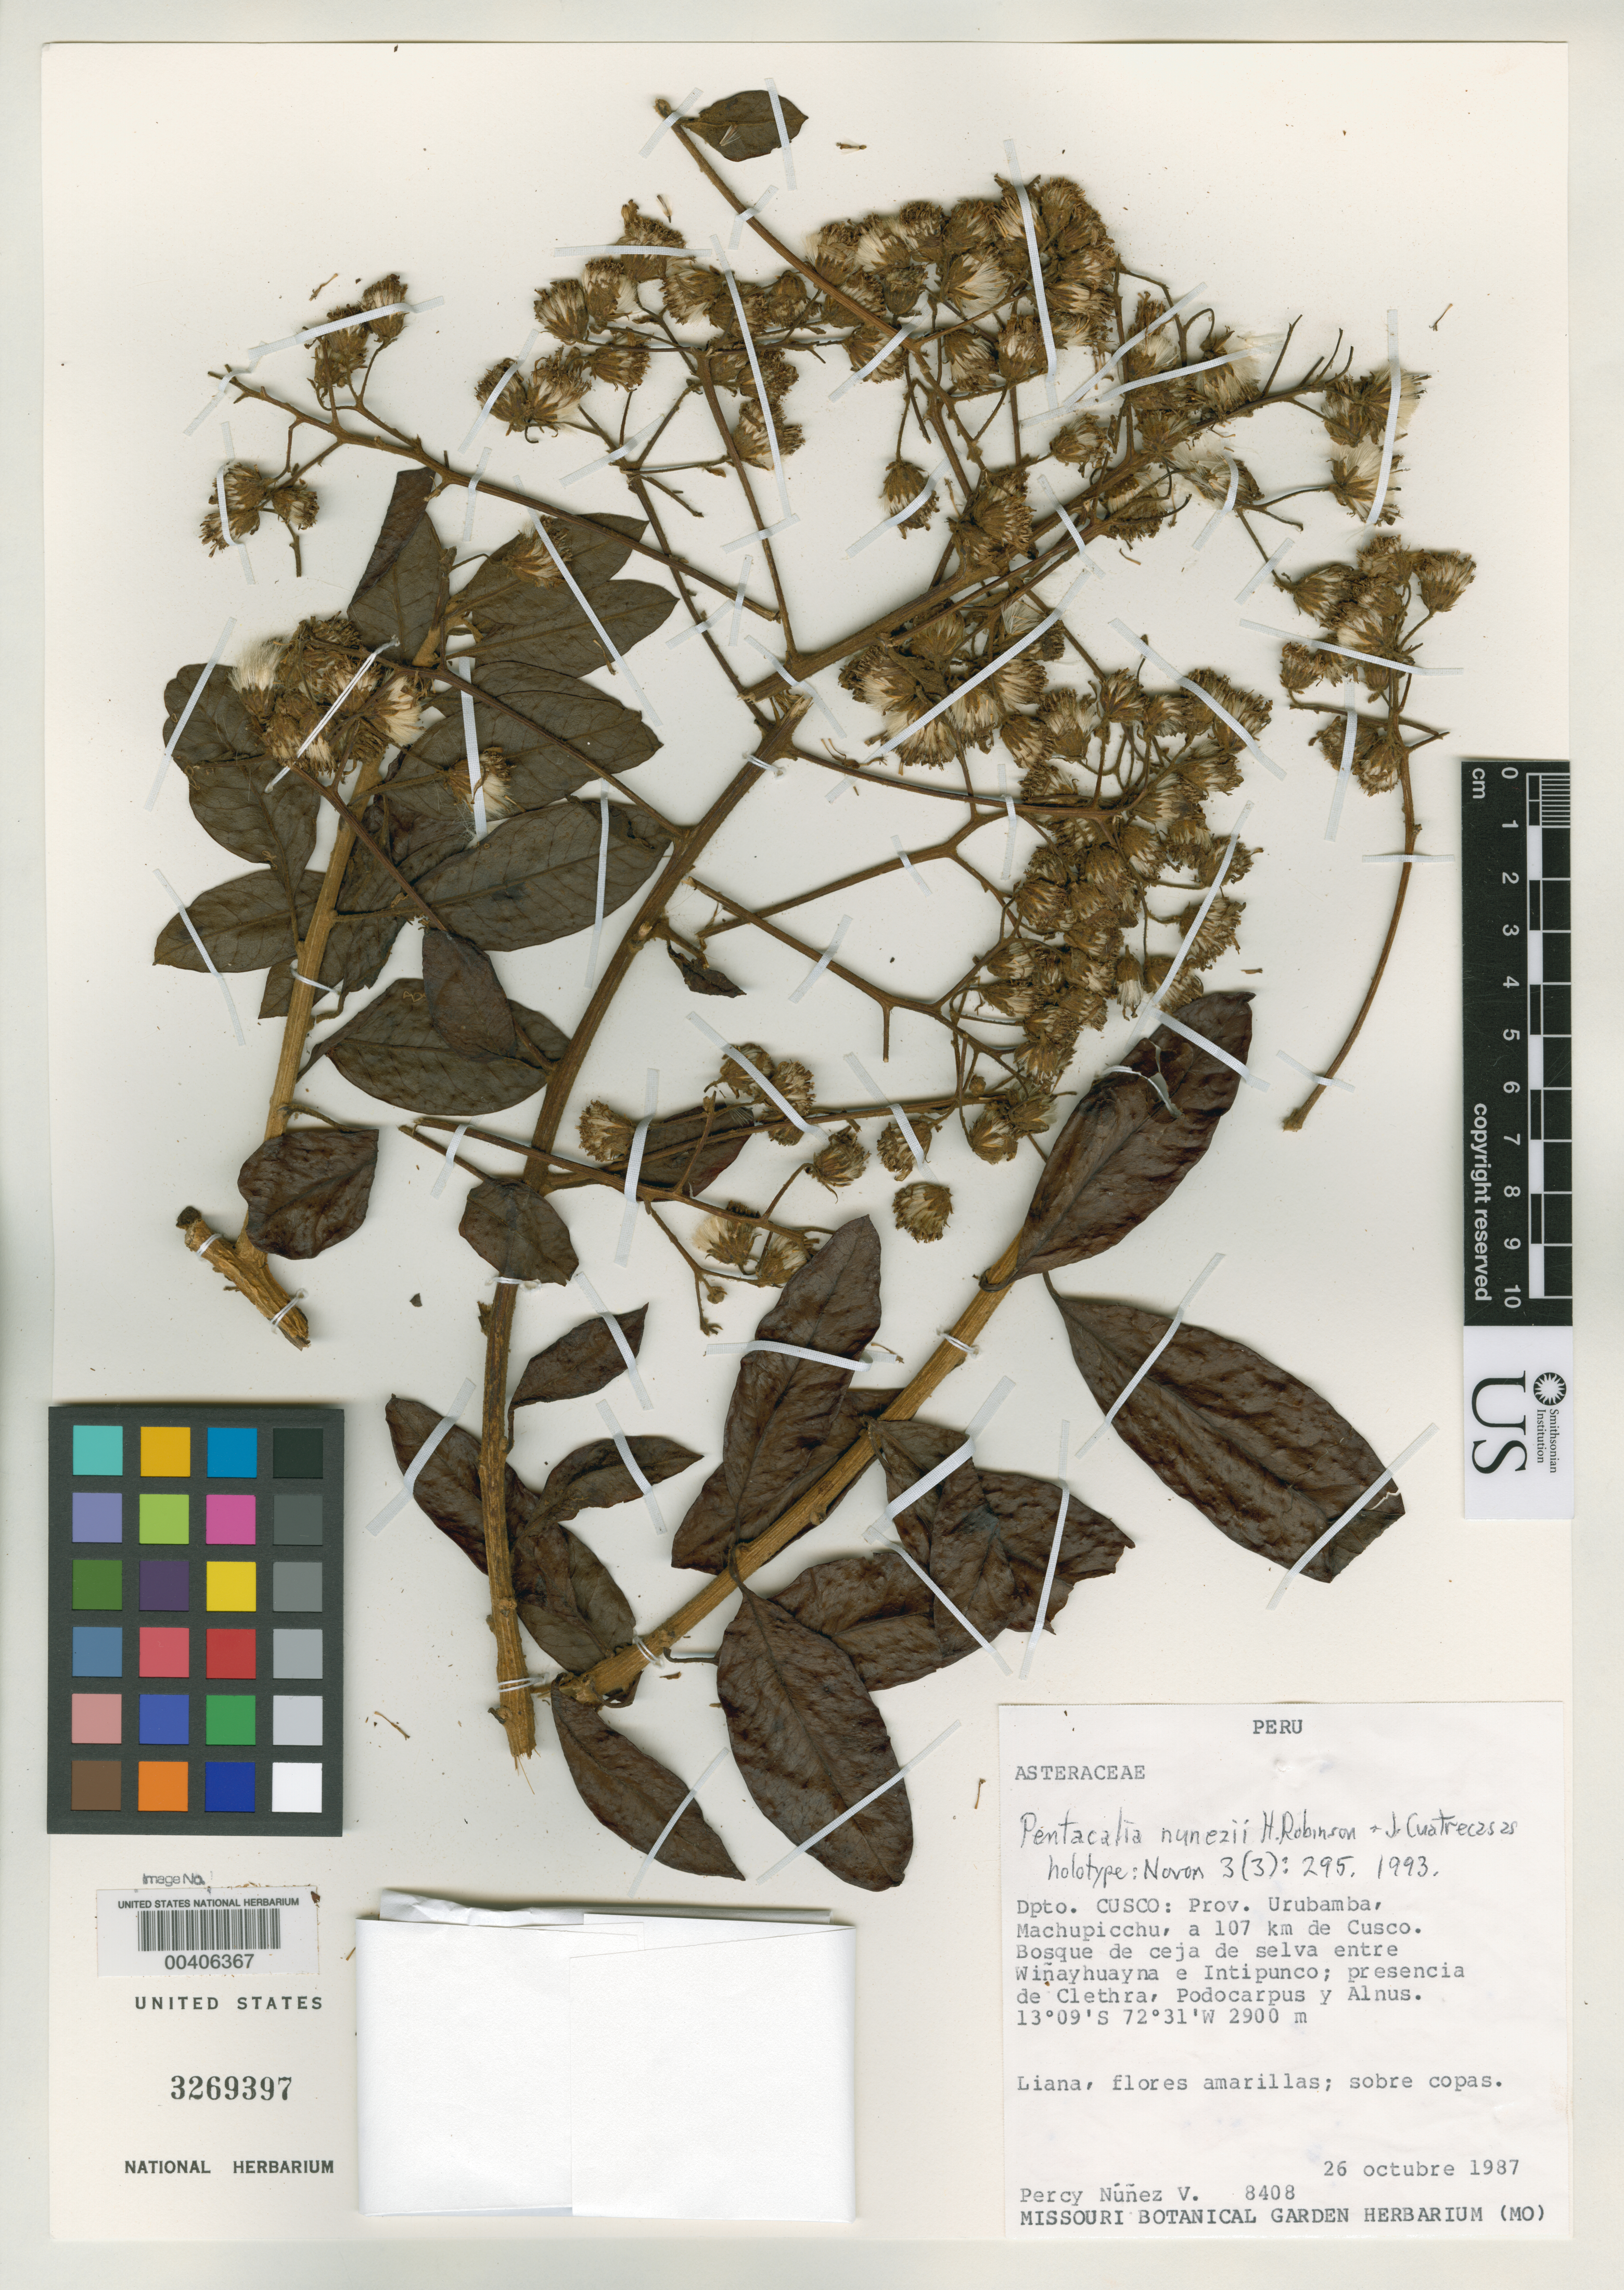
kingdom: Plantae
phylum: Tracheophyta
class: Magnoliopsida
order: Asterales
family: Asteraceae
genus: Pentacalia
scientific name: Pentacalia nunezii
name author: H. Rob. & Cuatrec.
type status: Holotype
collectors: P. Nuñez V.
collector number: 8408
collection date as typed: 26 Oct 1987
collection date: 1987-10-26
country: Peru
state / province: Cusco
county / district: Urubamba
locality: Machupicchu, a 107 km de Cusco, bosque de Ceja de Selva entre Winayhuayna e Intipunco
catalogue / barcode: US 3269397